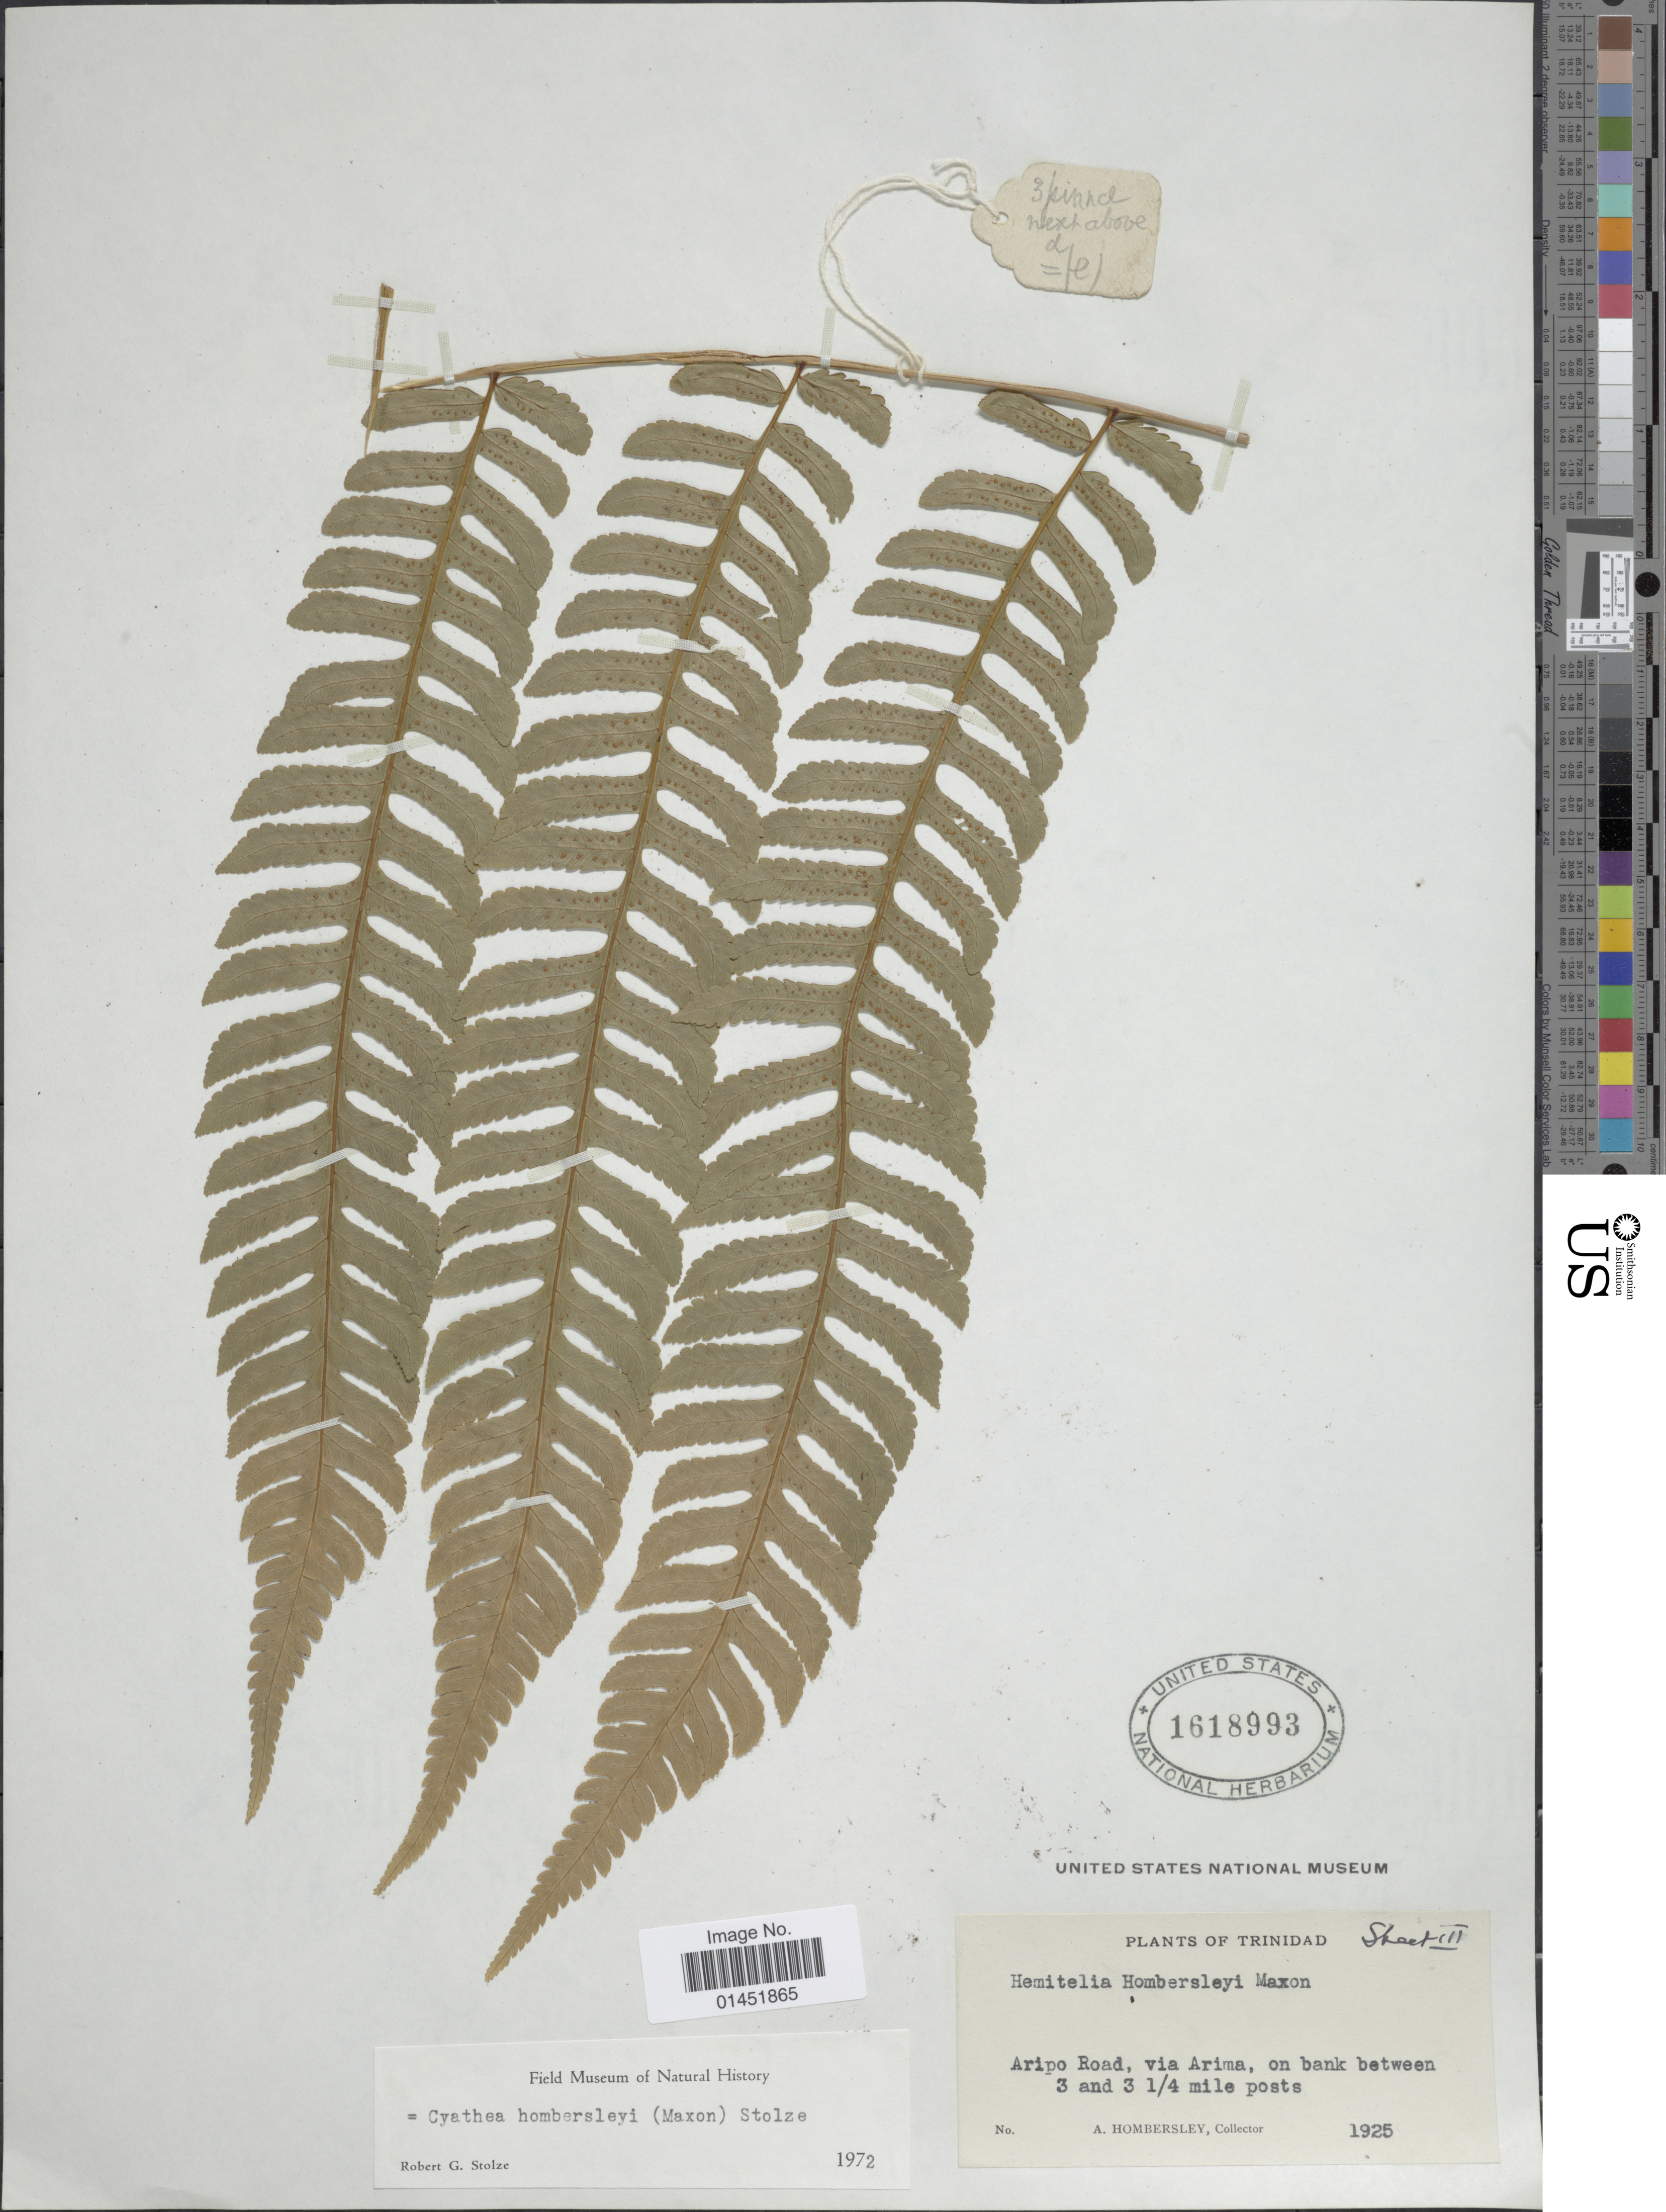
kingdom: Plantae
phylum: Tracheophyta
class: Polypodiopsida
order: Cyatheales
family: Cyatheaceae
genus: Cyathea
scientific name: Cyathea hombersleyi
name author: (Maxon) Stolze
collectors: A. Hombersley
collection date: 1925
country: Trinidad and Tobago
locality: Trinidad, Aripo Road, via Arima, on bank between 3 and 3 ¼ mile posts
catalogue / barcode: US 1618993